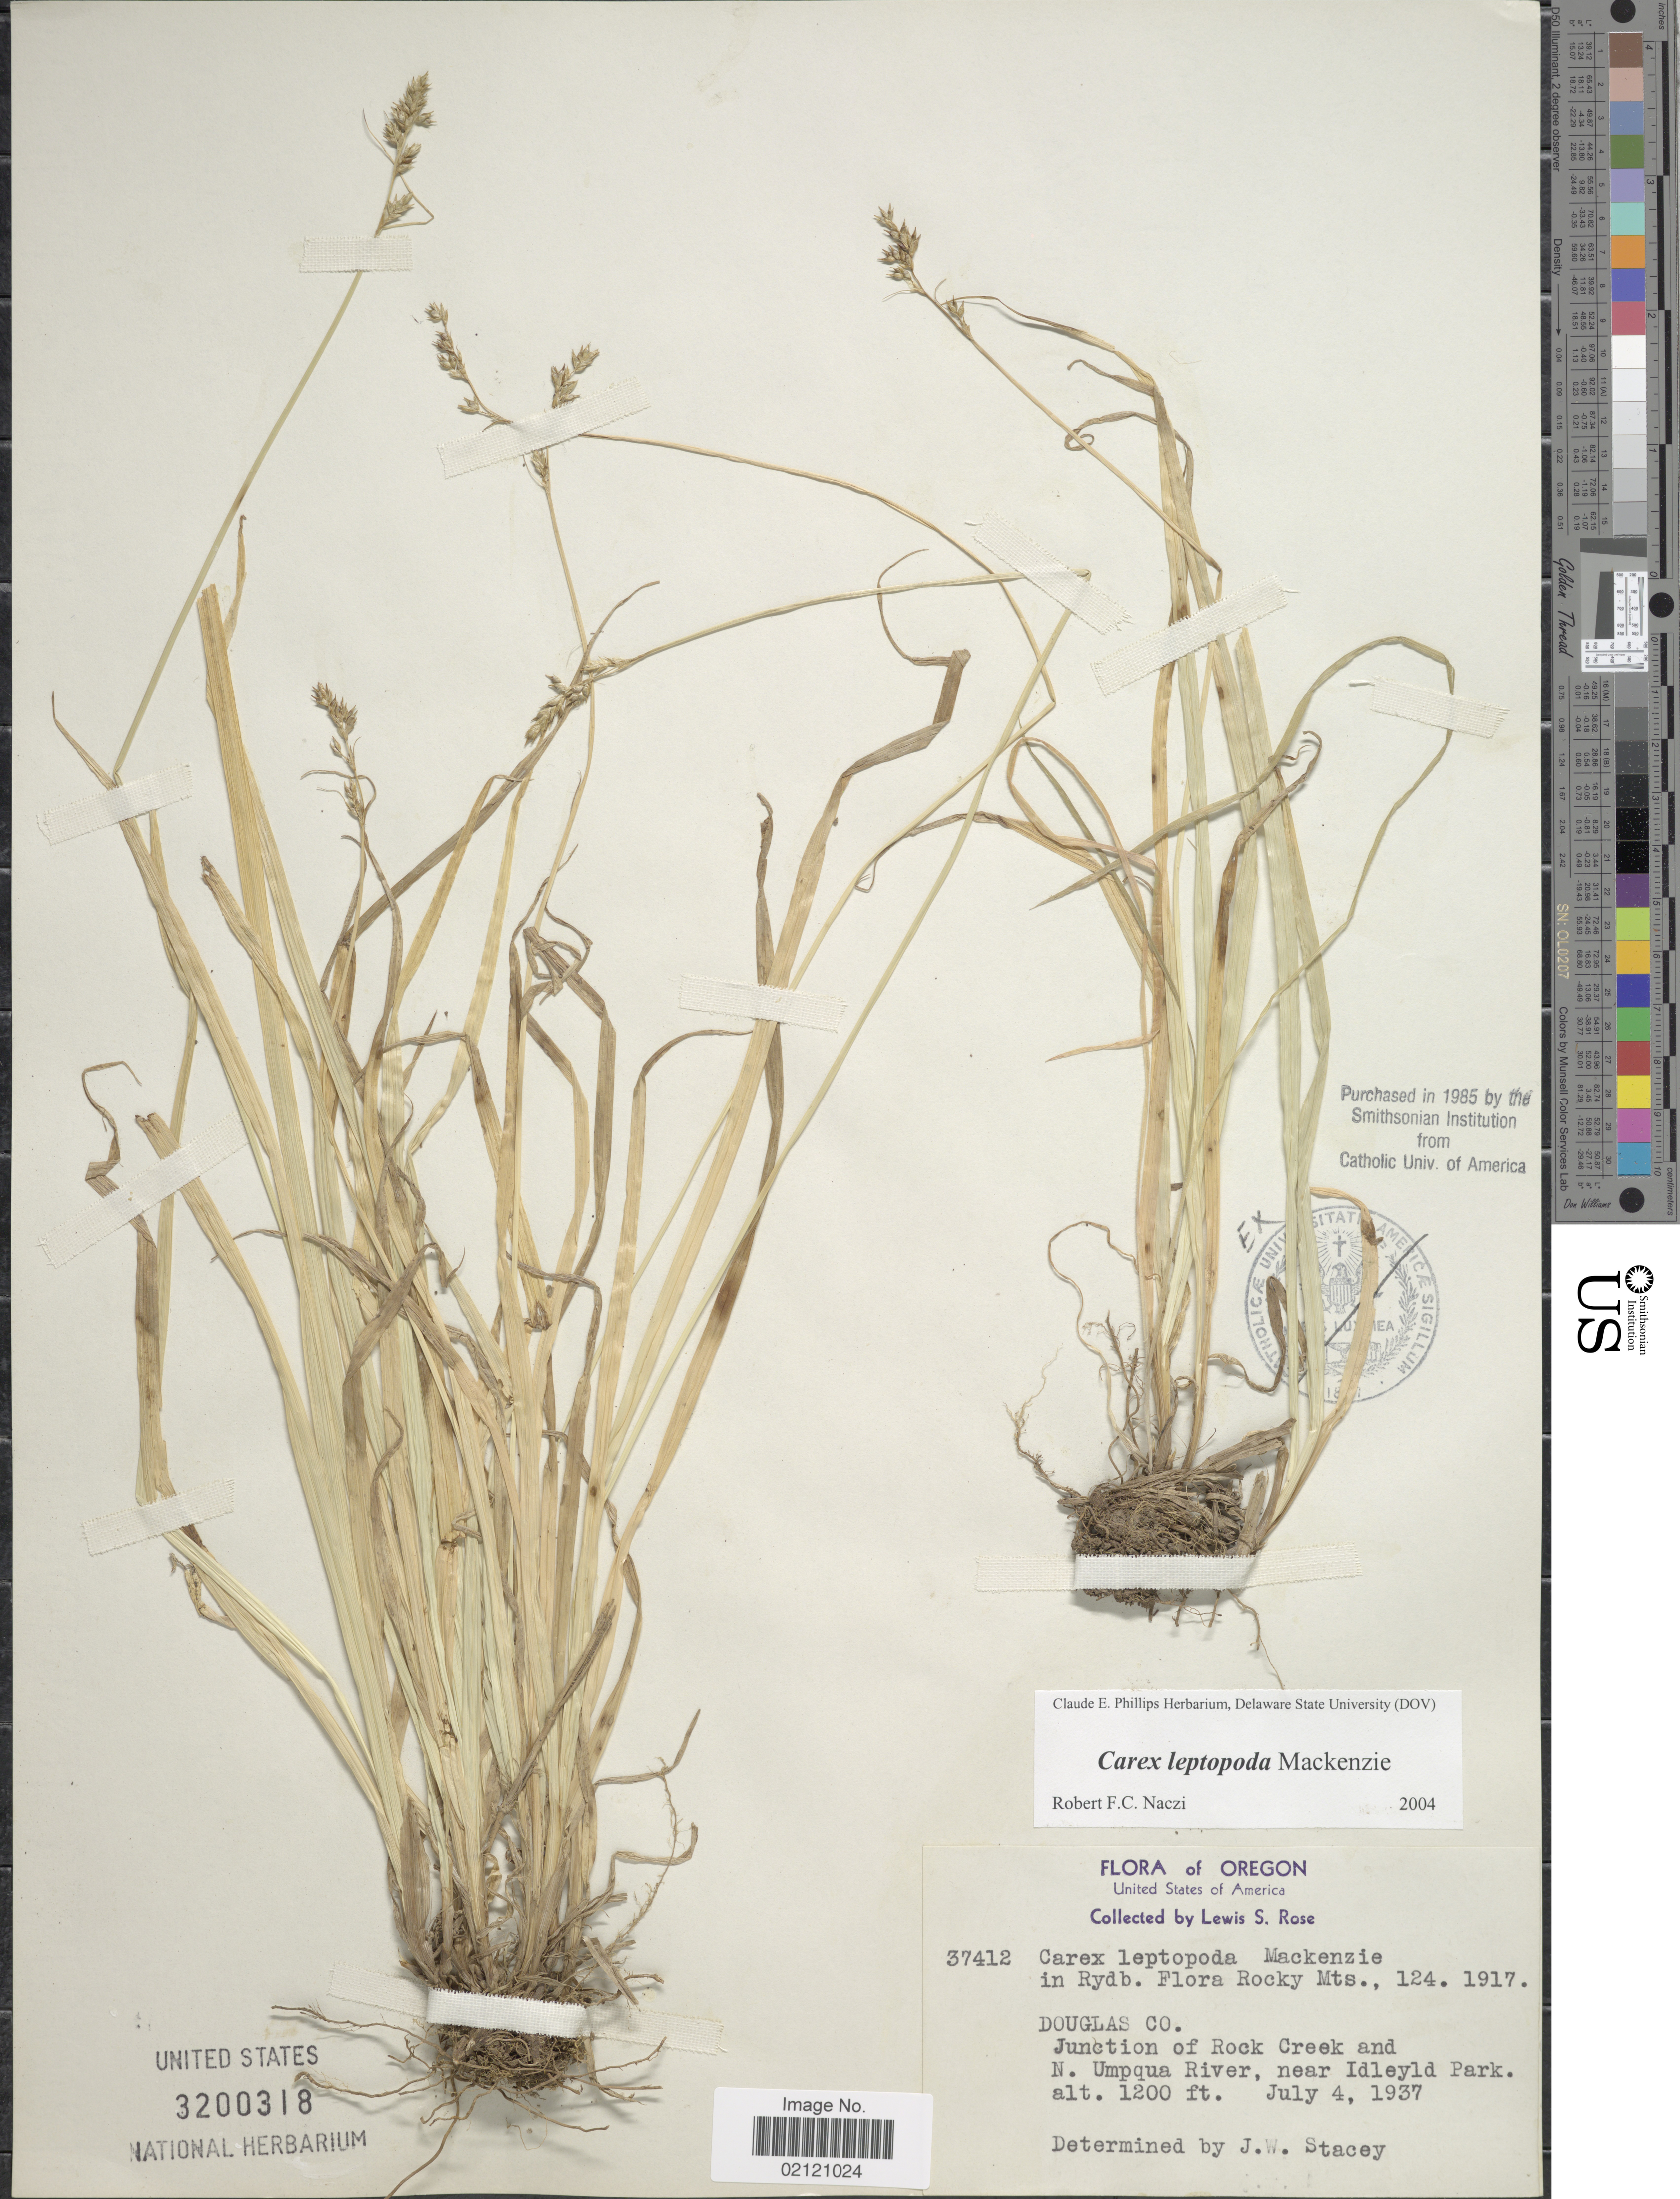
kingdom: Plantae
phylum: Tracheophyta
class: Liliopsida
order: Poales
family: Cyperaceae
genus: Carex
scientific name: Carex leptopoda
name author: Mack.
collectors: L. S. Rose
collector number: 37412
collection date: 1937-07-04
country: United States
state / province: Oregon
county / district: Douglas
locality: Douglas Co., Junction of Rock Creek and N. Umpqua River, near Idleyld Park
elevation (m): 366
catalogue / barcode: US 3200318